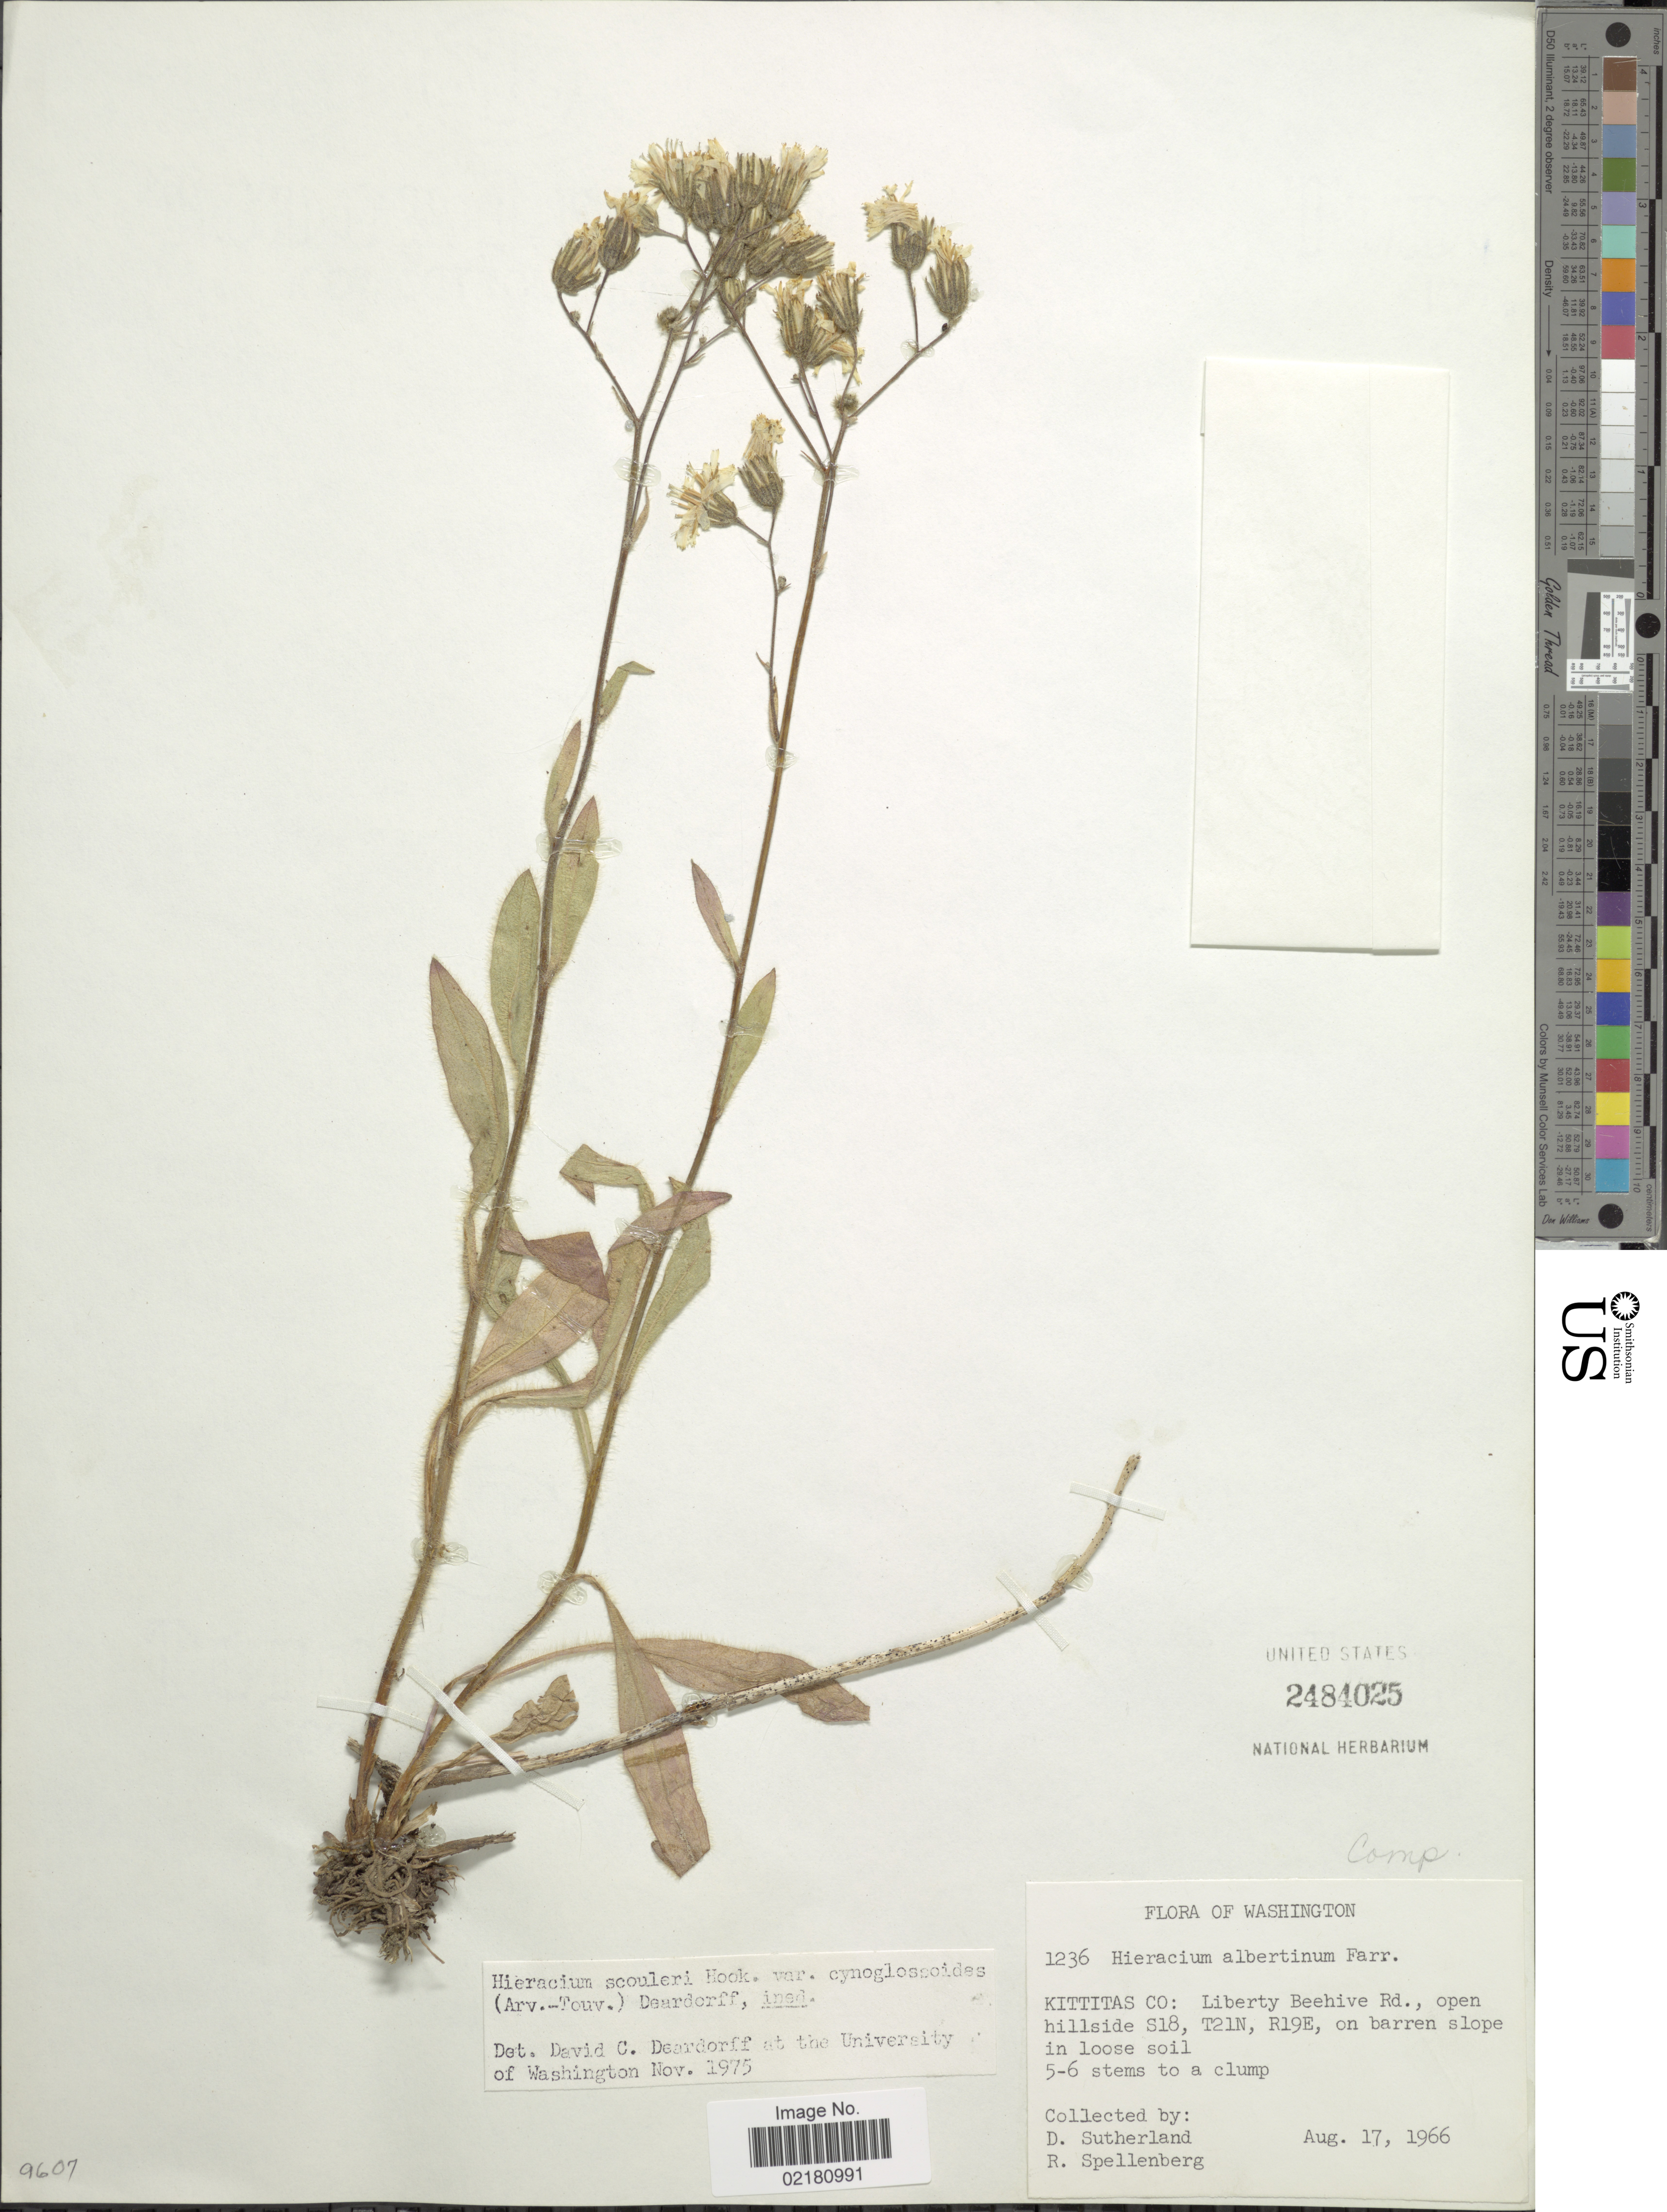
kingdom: Plantae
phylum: Tracheophyta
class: Magnoliopsida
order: Asterales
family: Asteraceae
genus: Hieracium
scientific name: Hieracium scouleri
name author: Hook.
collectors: D. Sutherland & R. Spellenberg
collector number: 1236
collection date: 1966-08-17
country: United States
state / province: Washington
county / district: Kittitas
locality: KITTITAS CO: Liberty Beehive Rd., open hillside S18 T21N R19E, on barren slope in loose soil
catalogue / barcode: US 2484025